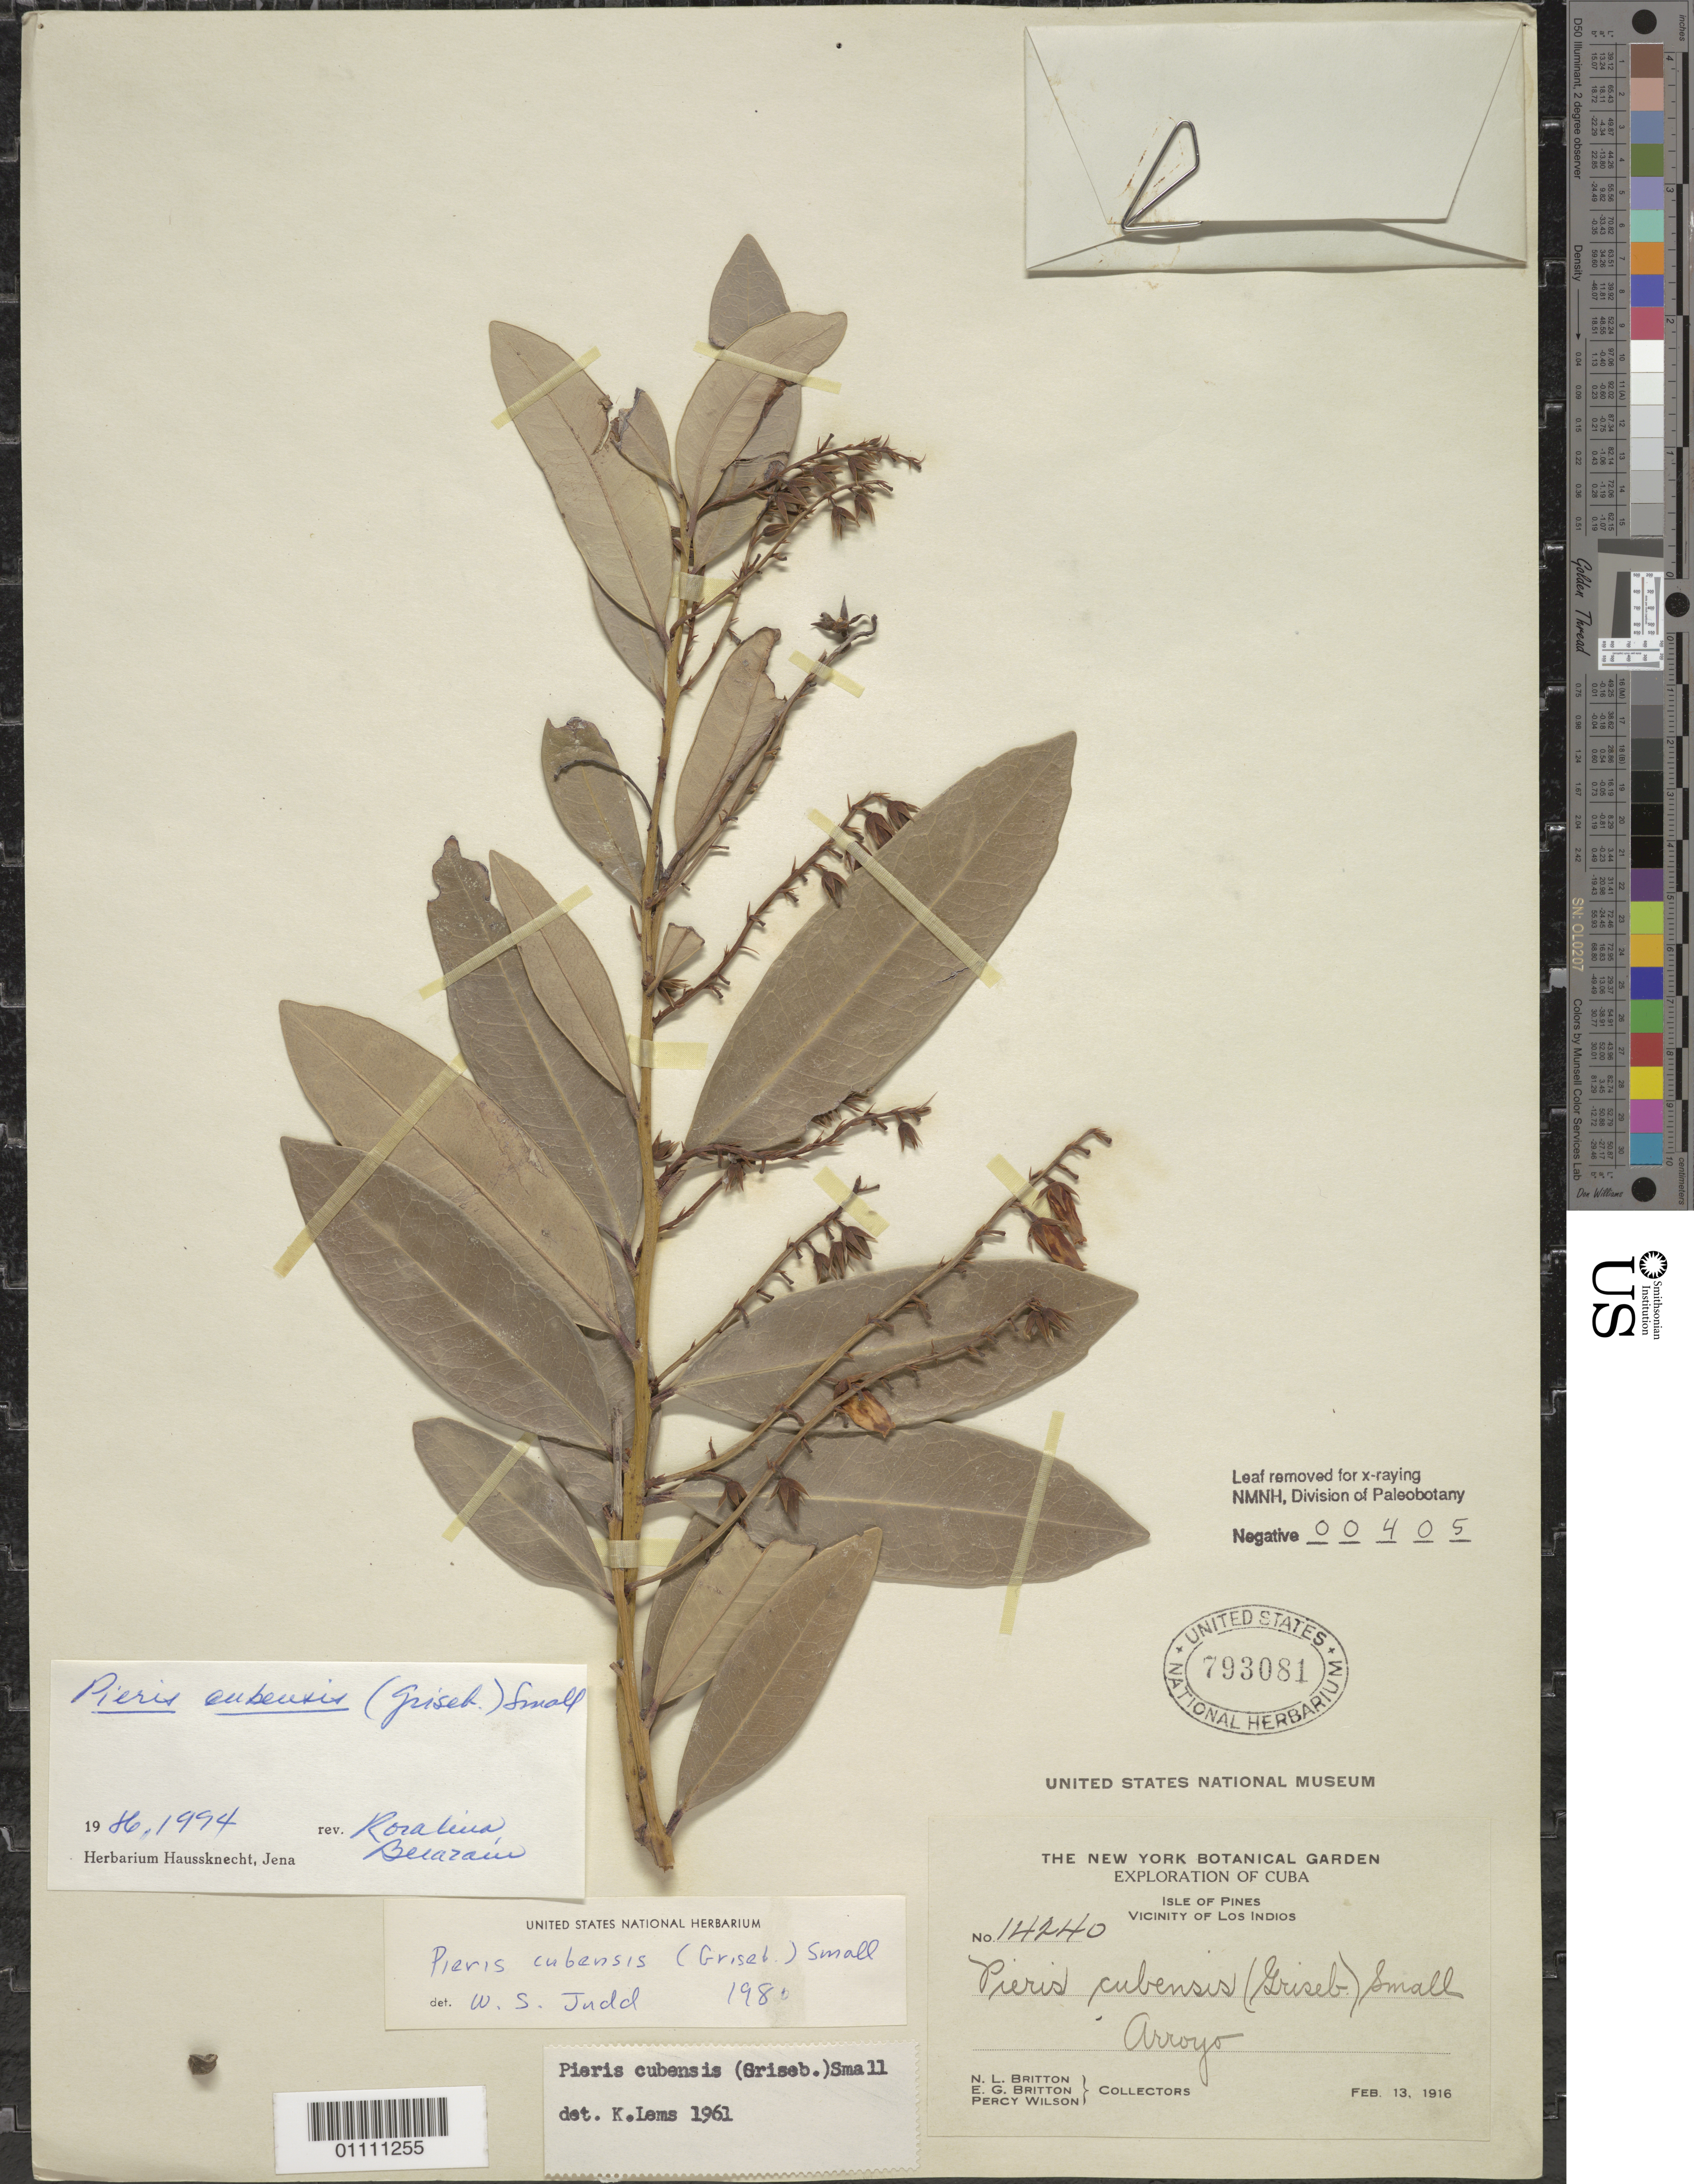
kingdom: Plantae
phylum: Tracheophyta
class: Magnoliopsida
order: Ericales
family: Ericaceae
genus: Pieris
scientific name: Pieris cubensis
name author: (Griseb.) Small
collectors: N. Britton, E. G. Britton & P. Wilson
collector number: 14240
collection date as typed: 13 Feb 1916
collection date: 1916-02-13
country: Cuba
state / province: Isla de La Juventud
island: Isla de la Juventud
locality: Vicinity of Los Indios Arroyo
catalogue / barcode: US 793081